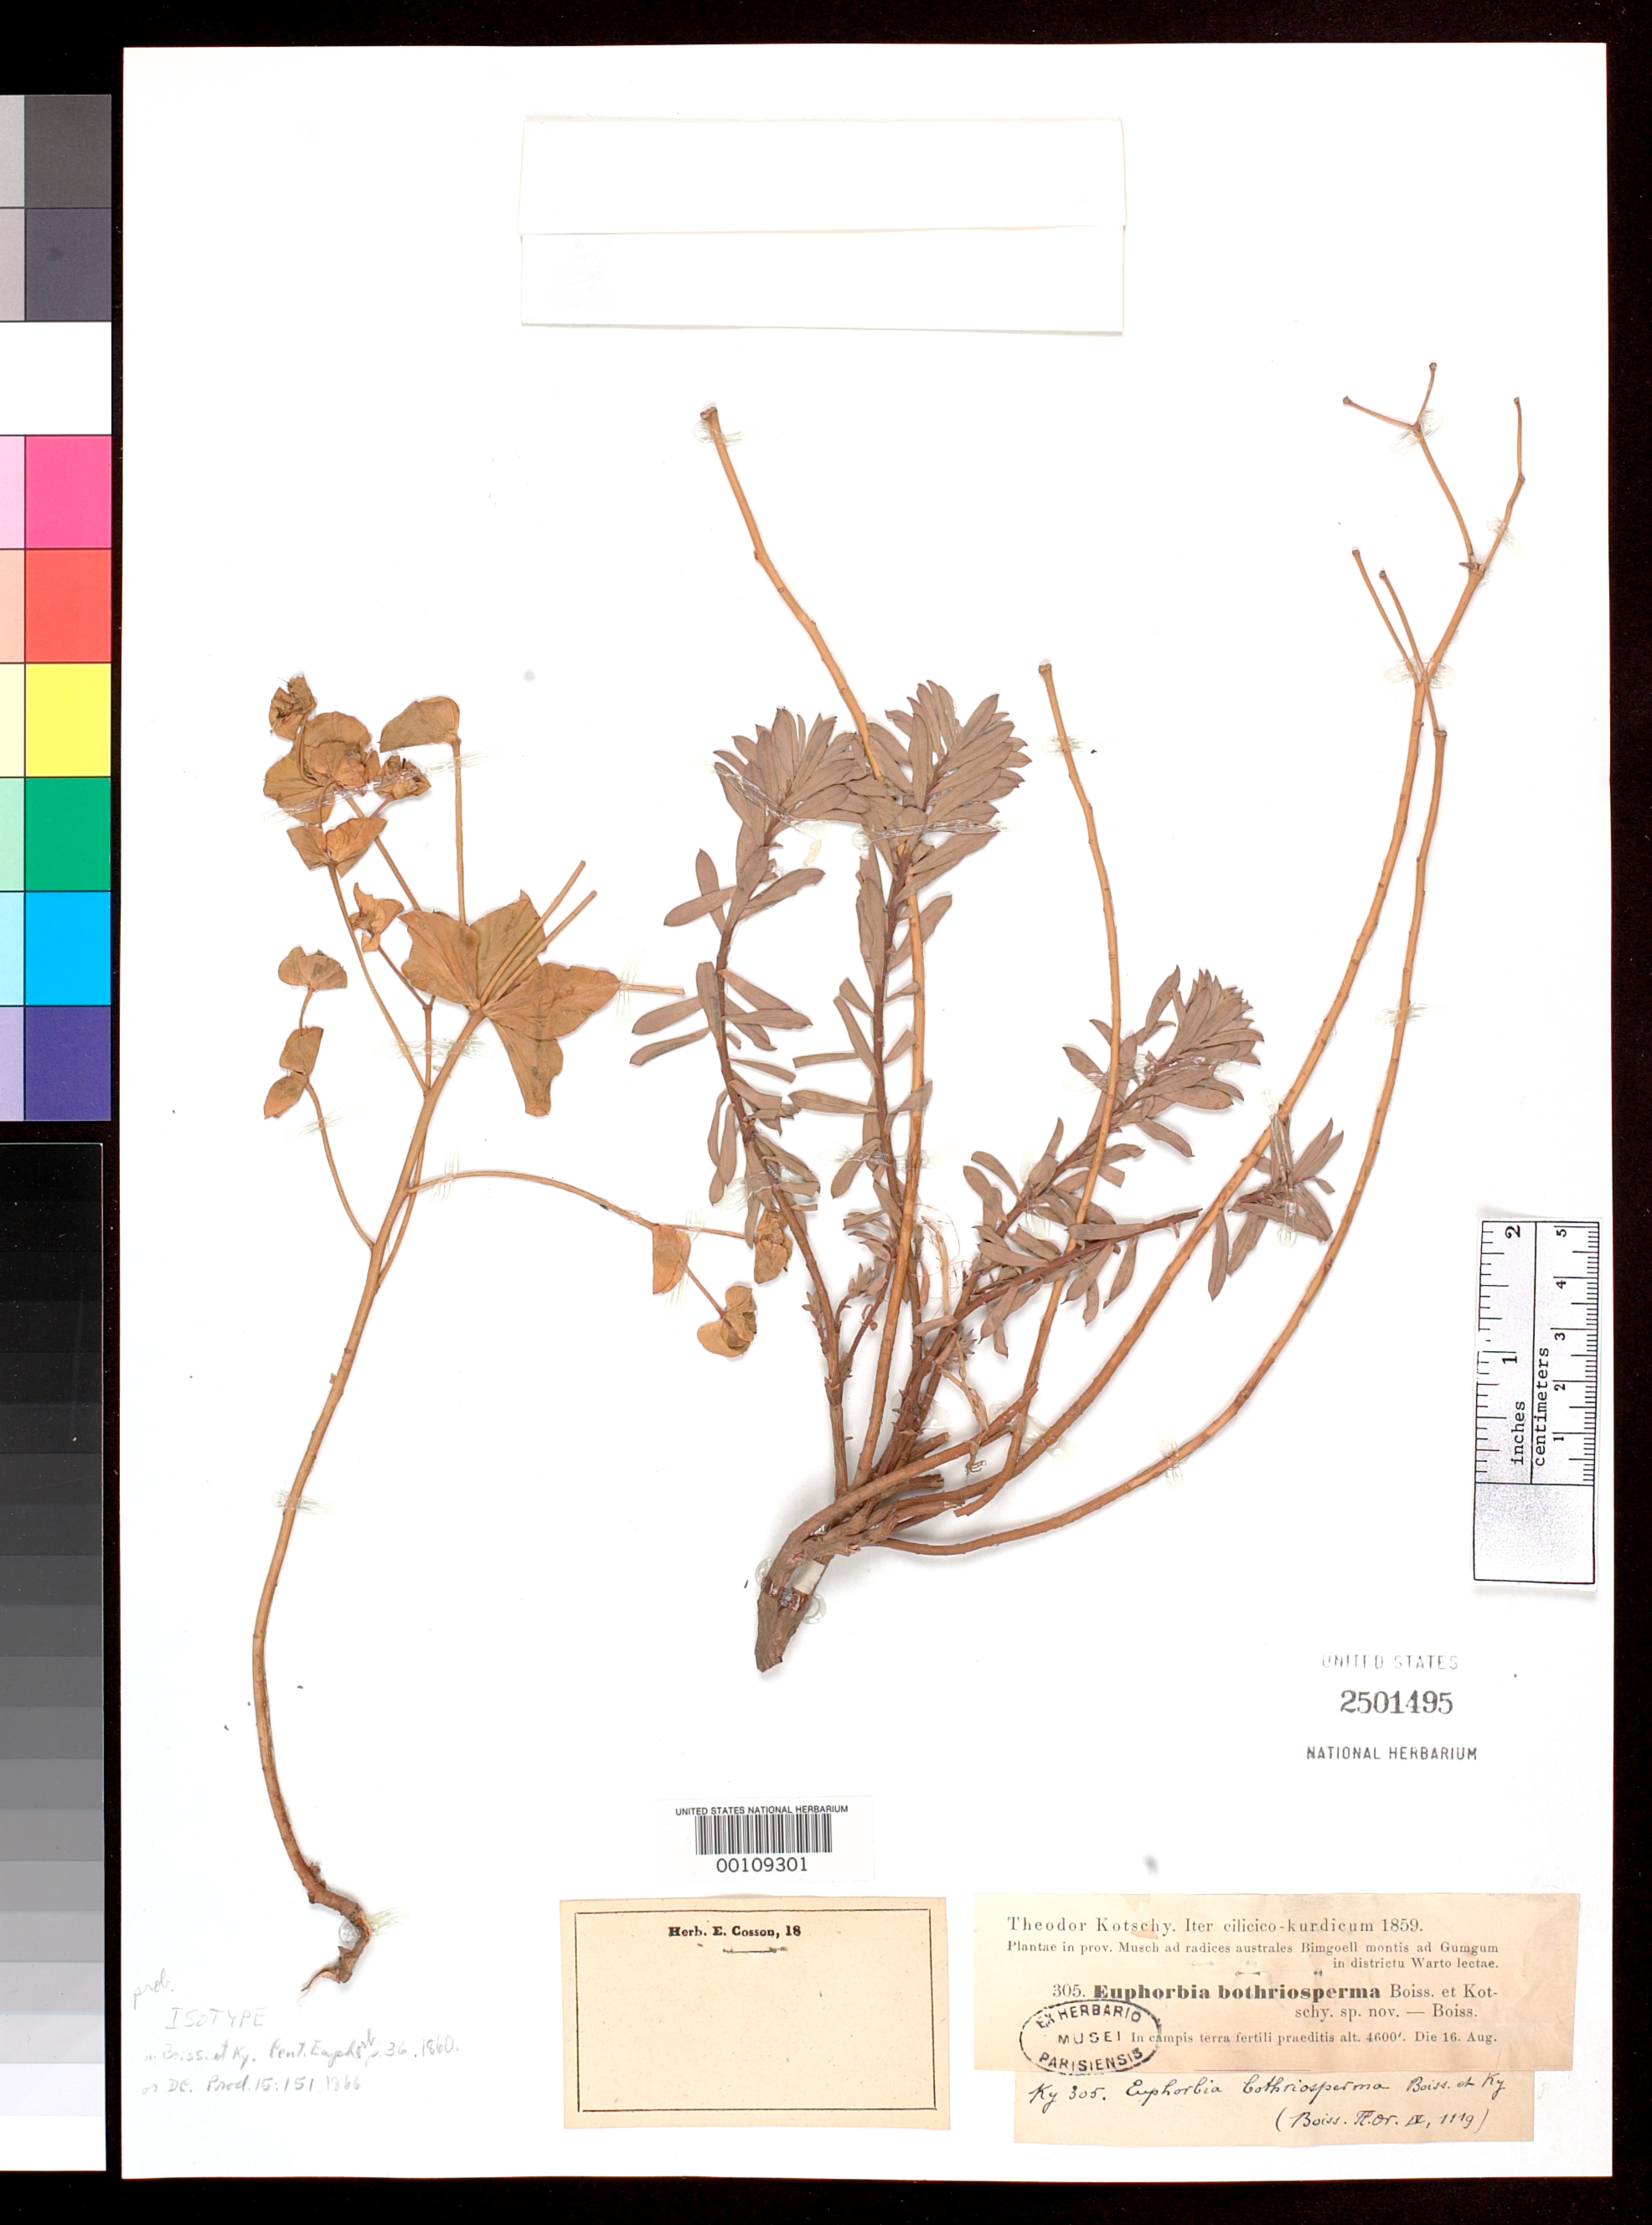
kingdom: Plantae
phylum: Tracheophyta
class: Magnoliopsida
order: Malpighiales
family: Euphorbiaceae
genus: Euphorbia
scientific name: Euphorbia bothriosperma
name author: Boiss. & Kotschy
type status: Isotype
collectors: K. G. Kotschy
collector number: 305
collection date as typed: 16 Aug 1859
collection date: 1859-08-16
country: Turkey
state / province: Mus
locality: Mt. Bimgoall.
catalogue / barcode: US 2501495